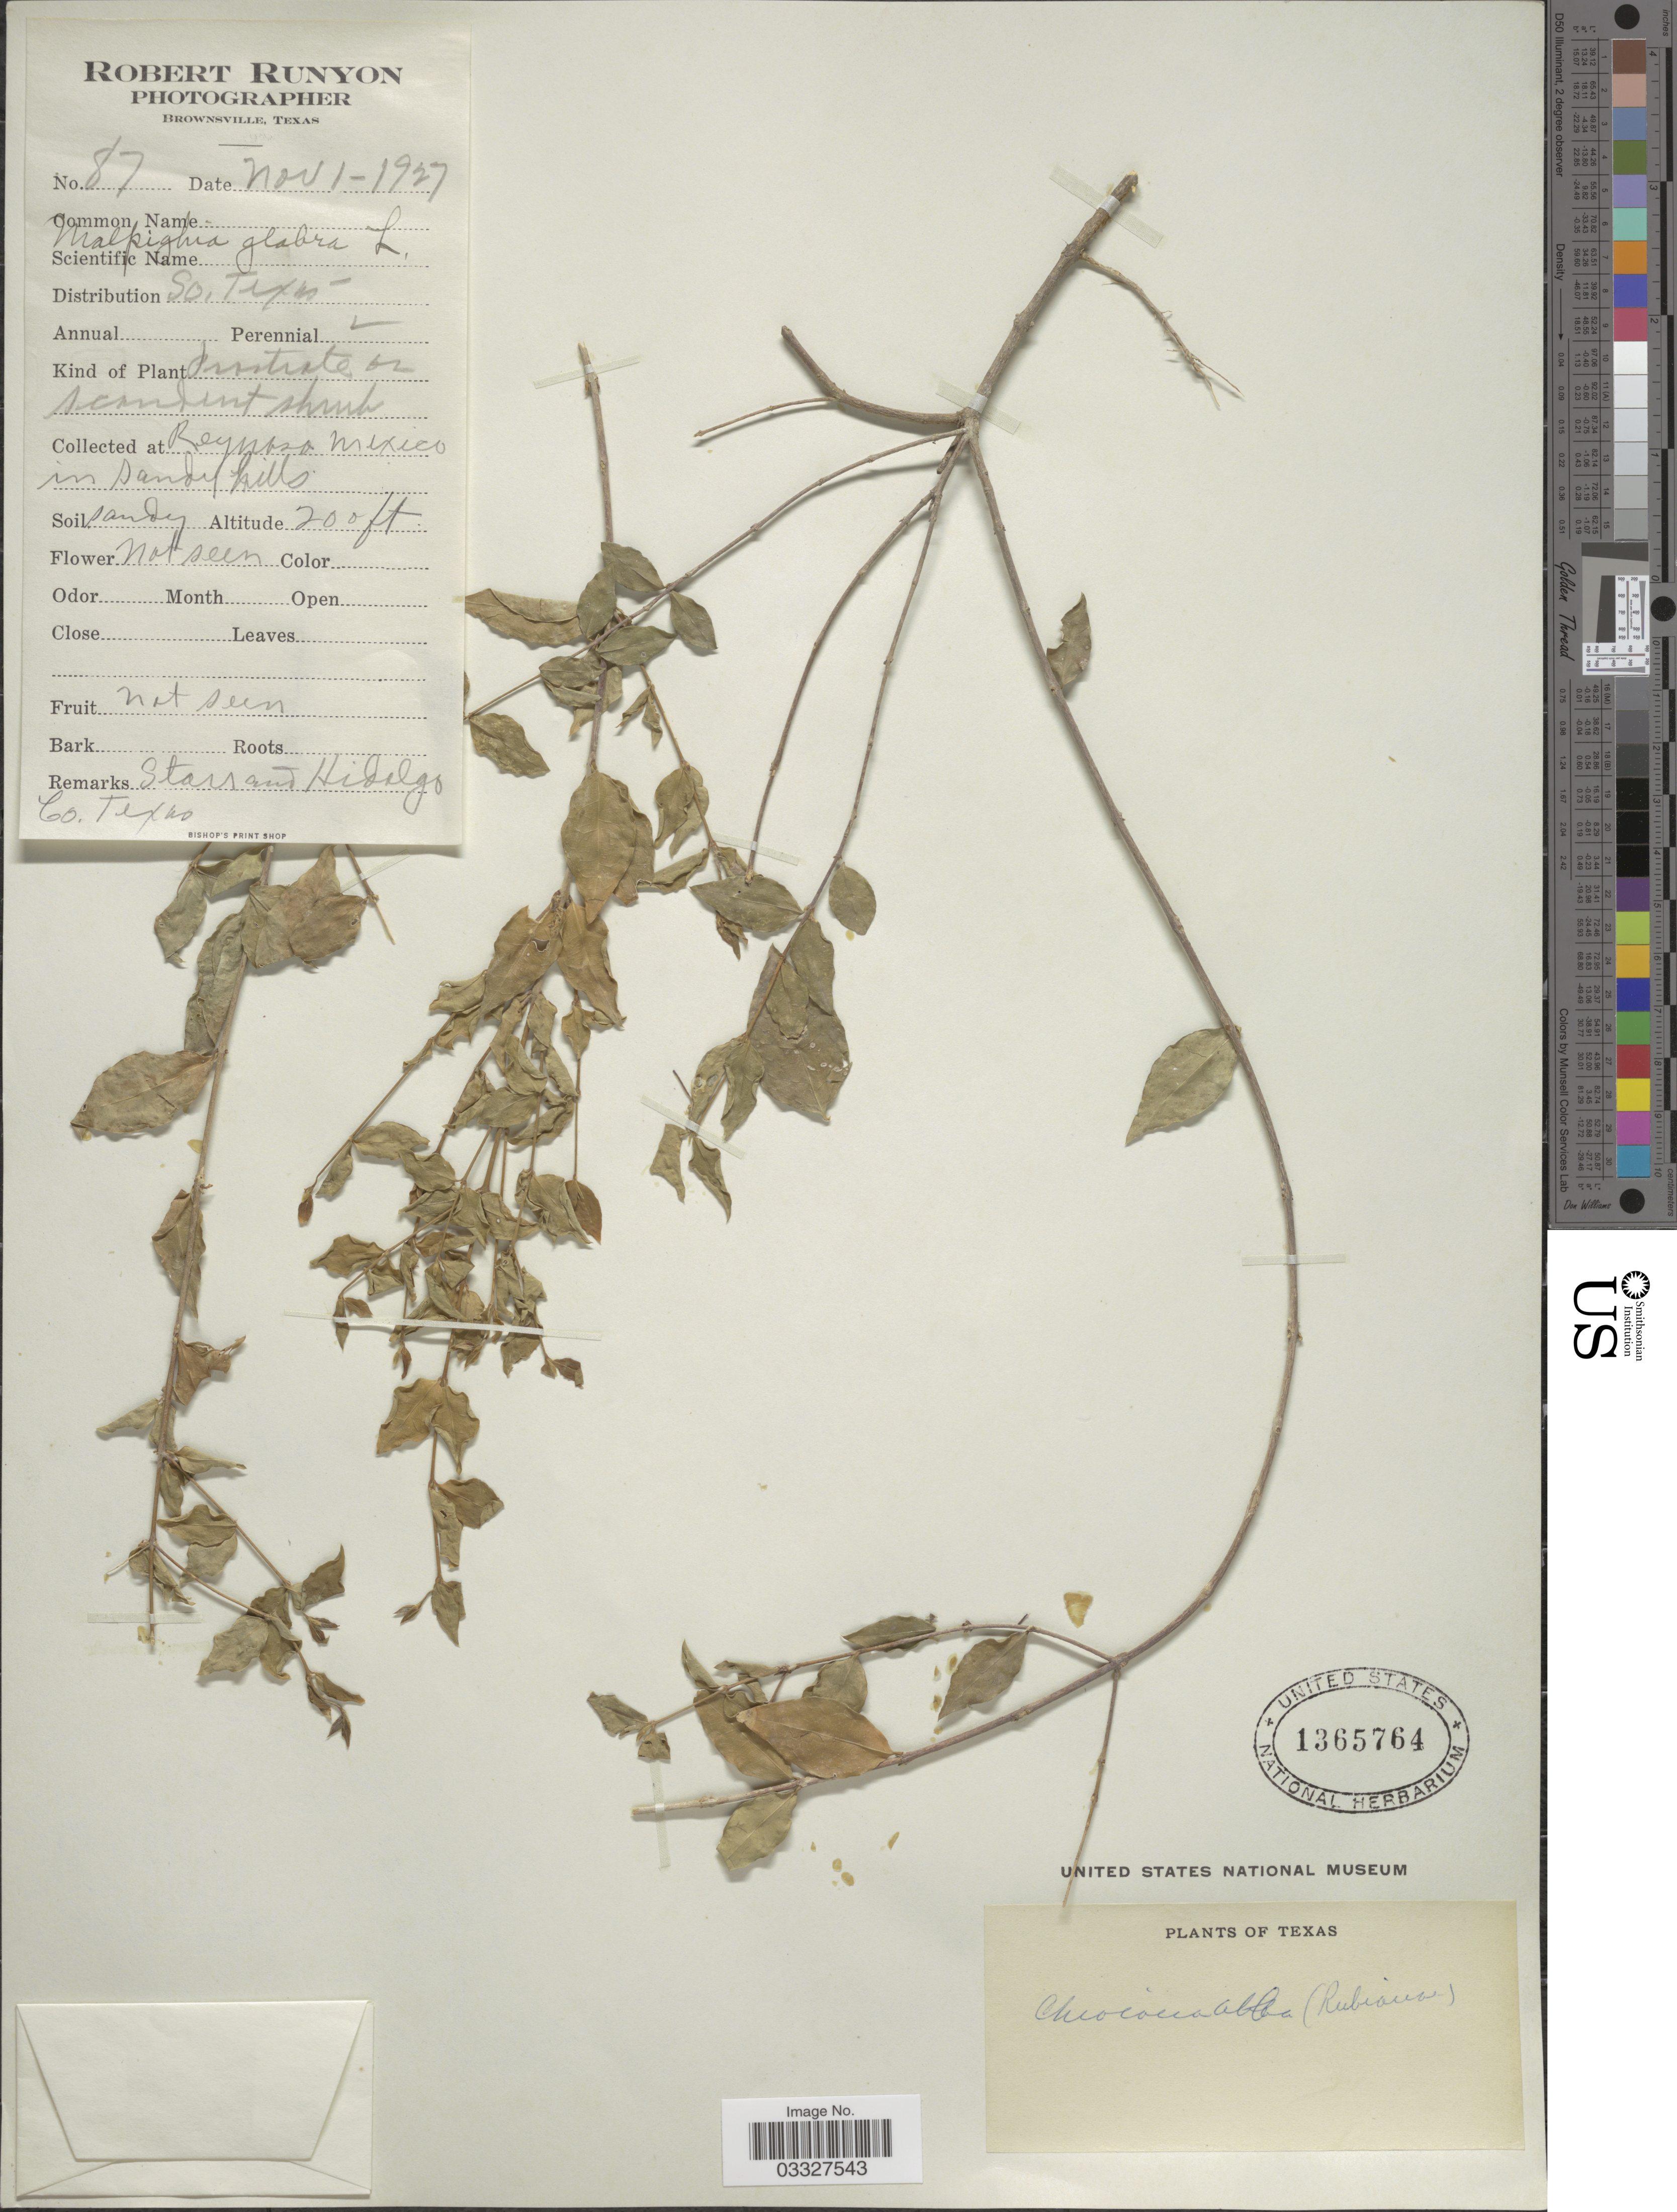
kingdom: Plantae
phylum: Tracheophyta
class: Magnoliopsida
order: Malpighiales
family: Malpighiaceae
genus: Malpighia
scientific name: Malpighia glabra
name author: L.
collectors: R. Runyon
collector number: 87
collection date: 1927-11-01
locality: Starr and Hidalgo Co. Reynosa Mexico in sandy hills.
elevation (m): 61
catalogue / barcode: US 1365764